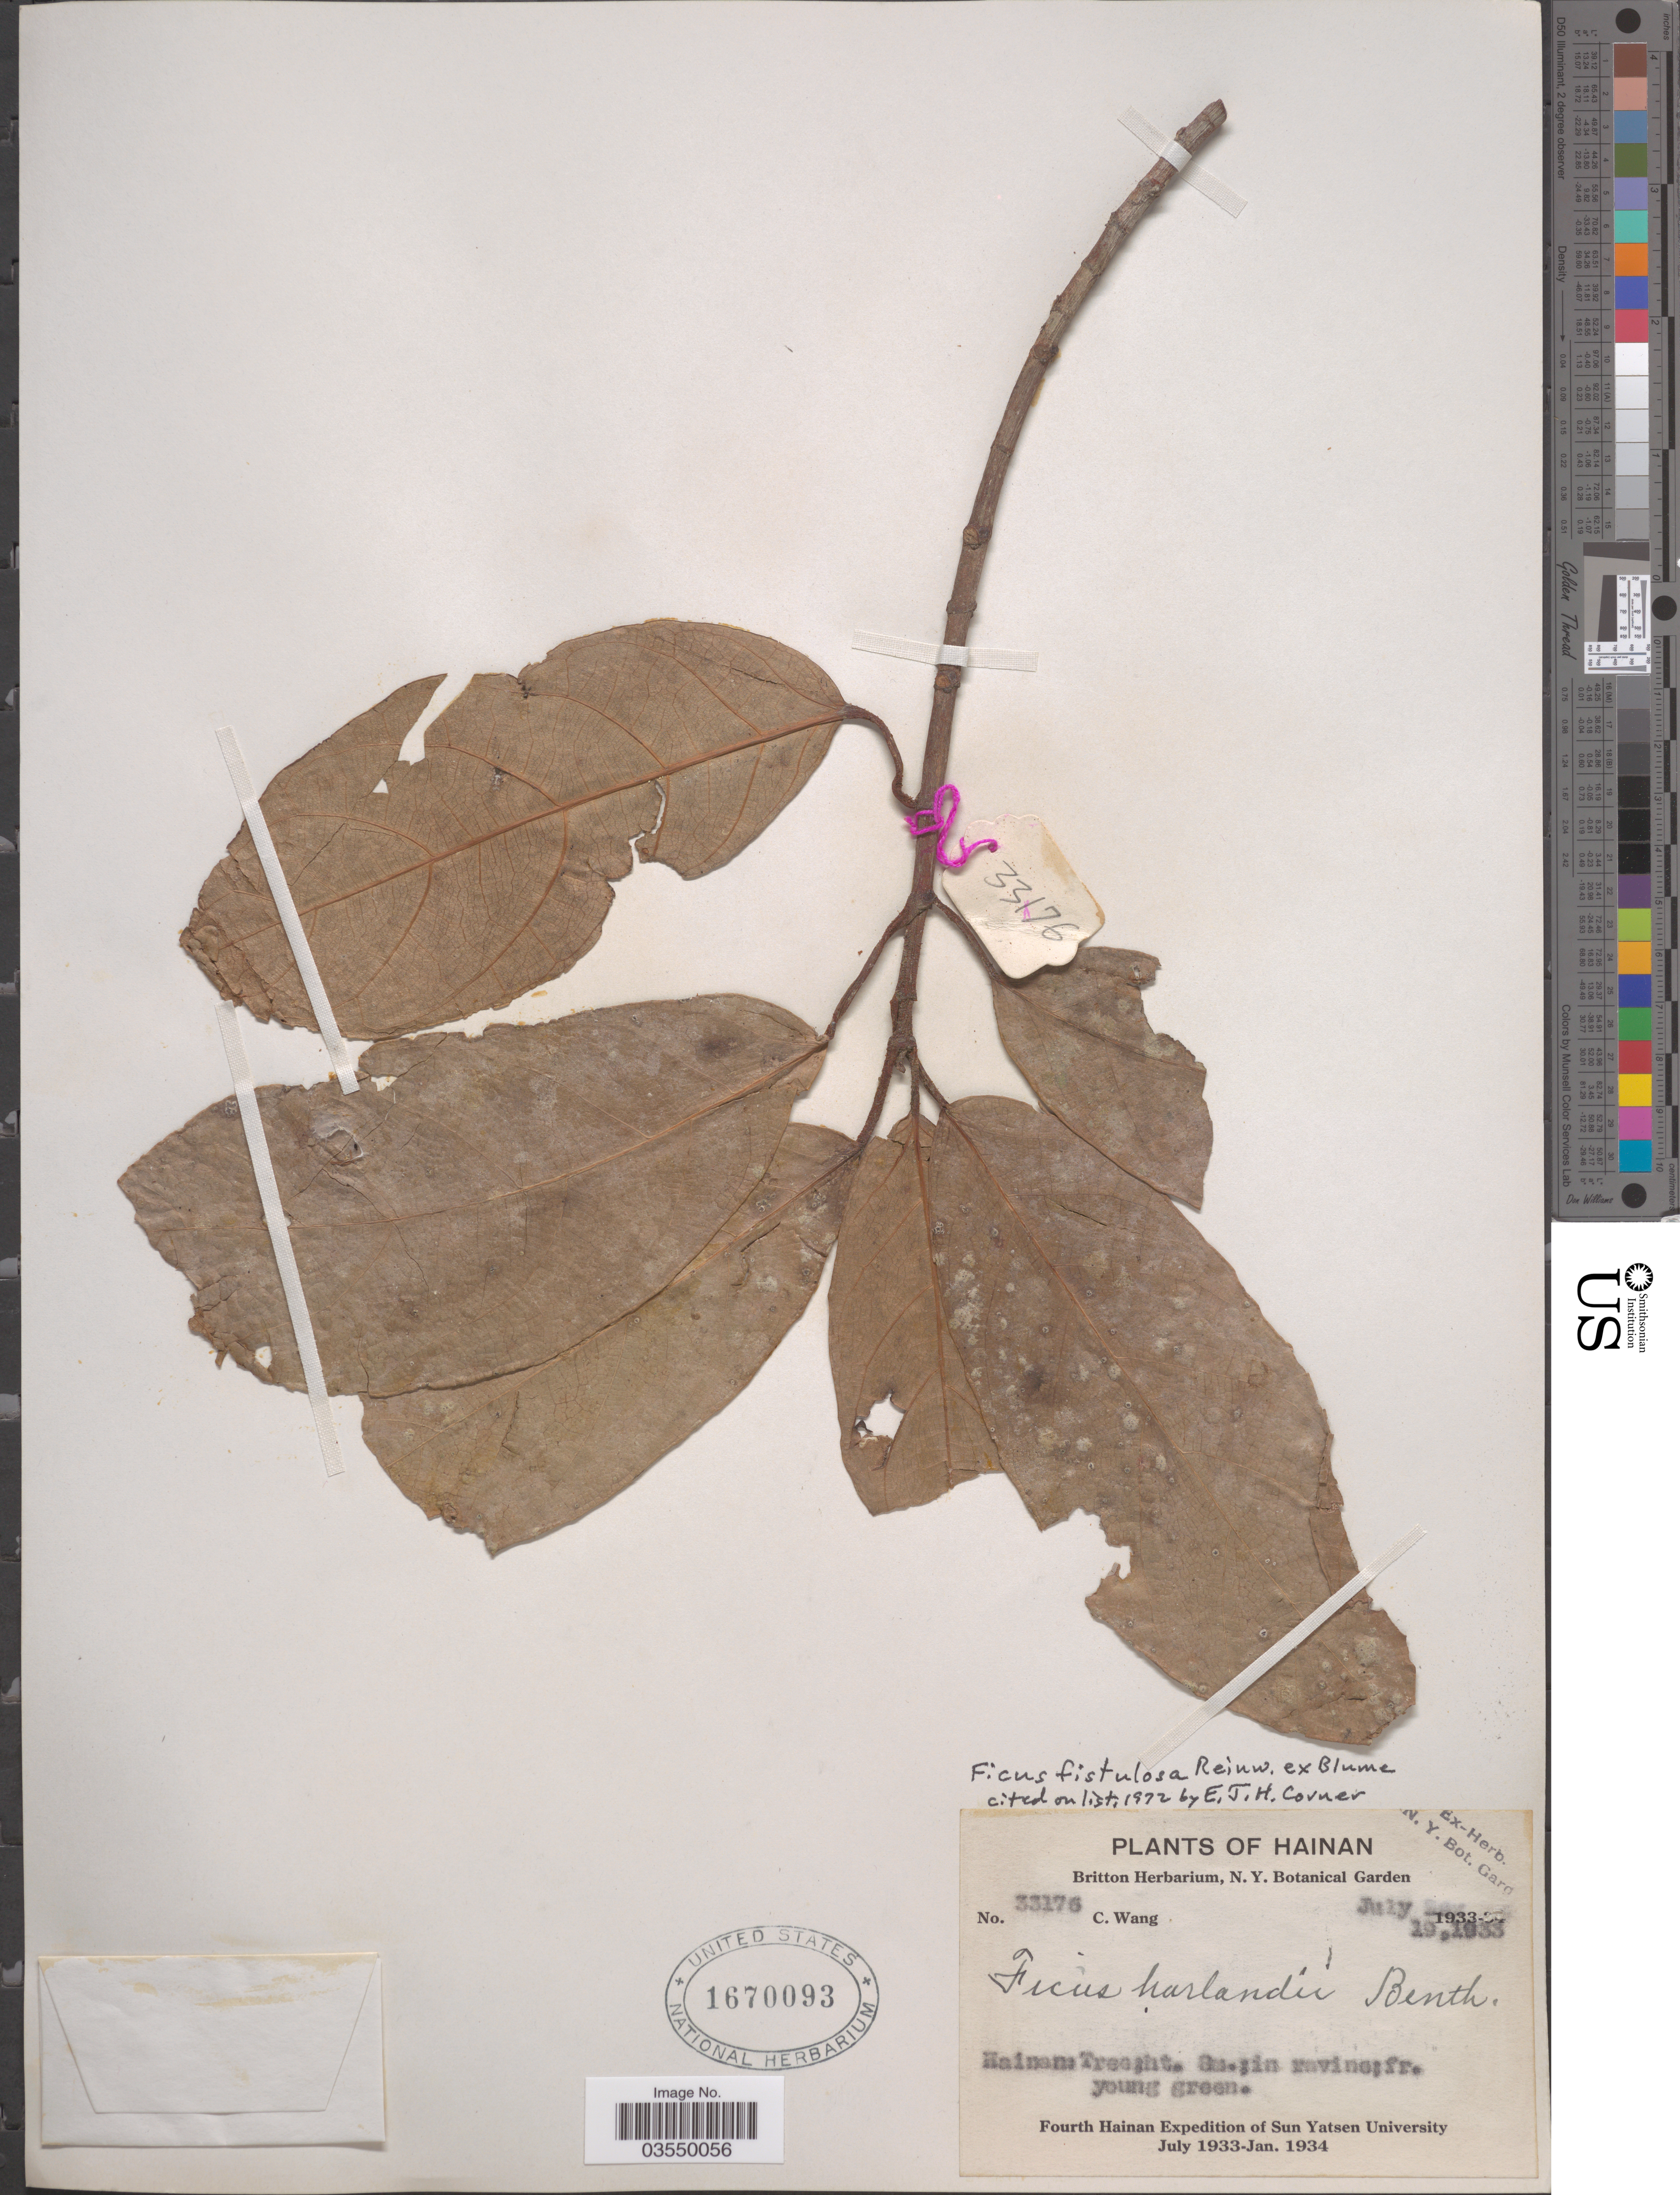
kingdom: Plantae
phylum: Tracheophyta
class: Magnoliopsida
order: Rosales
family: Moraceae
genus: Ficus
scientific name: Ficus fistulosa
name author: Reinw. ex Blume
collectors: C. Wang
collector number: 33176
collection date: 1933-07-19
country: China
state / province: Hainan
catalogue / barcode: US 1670093